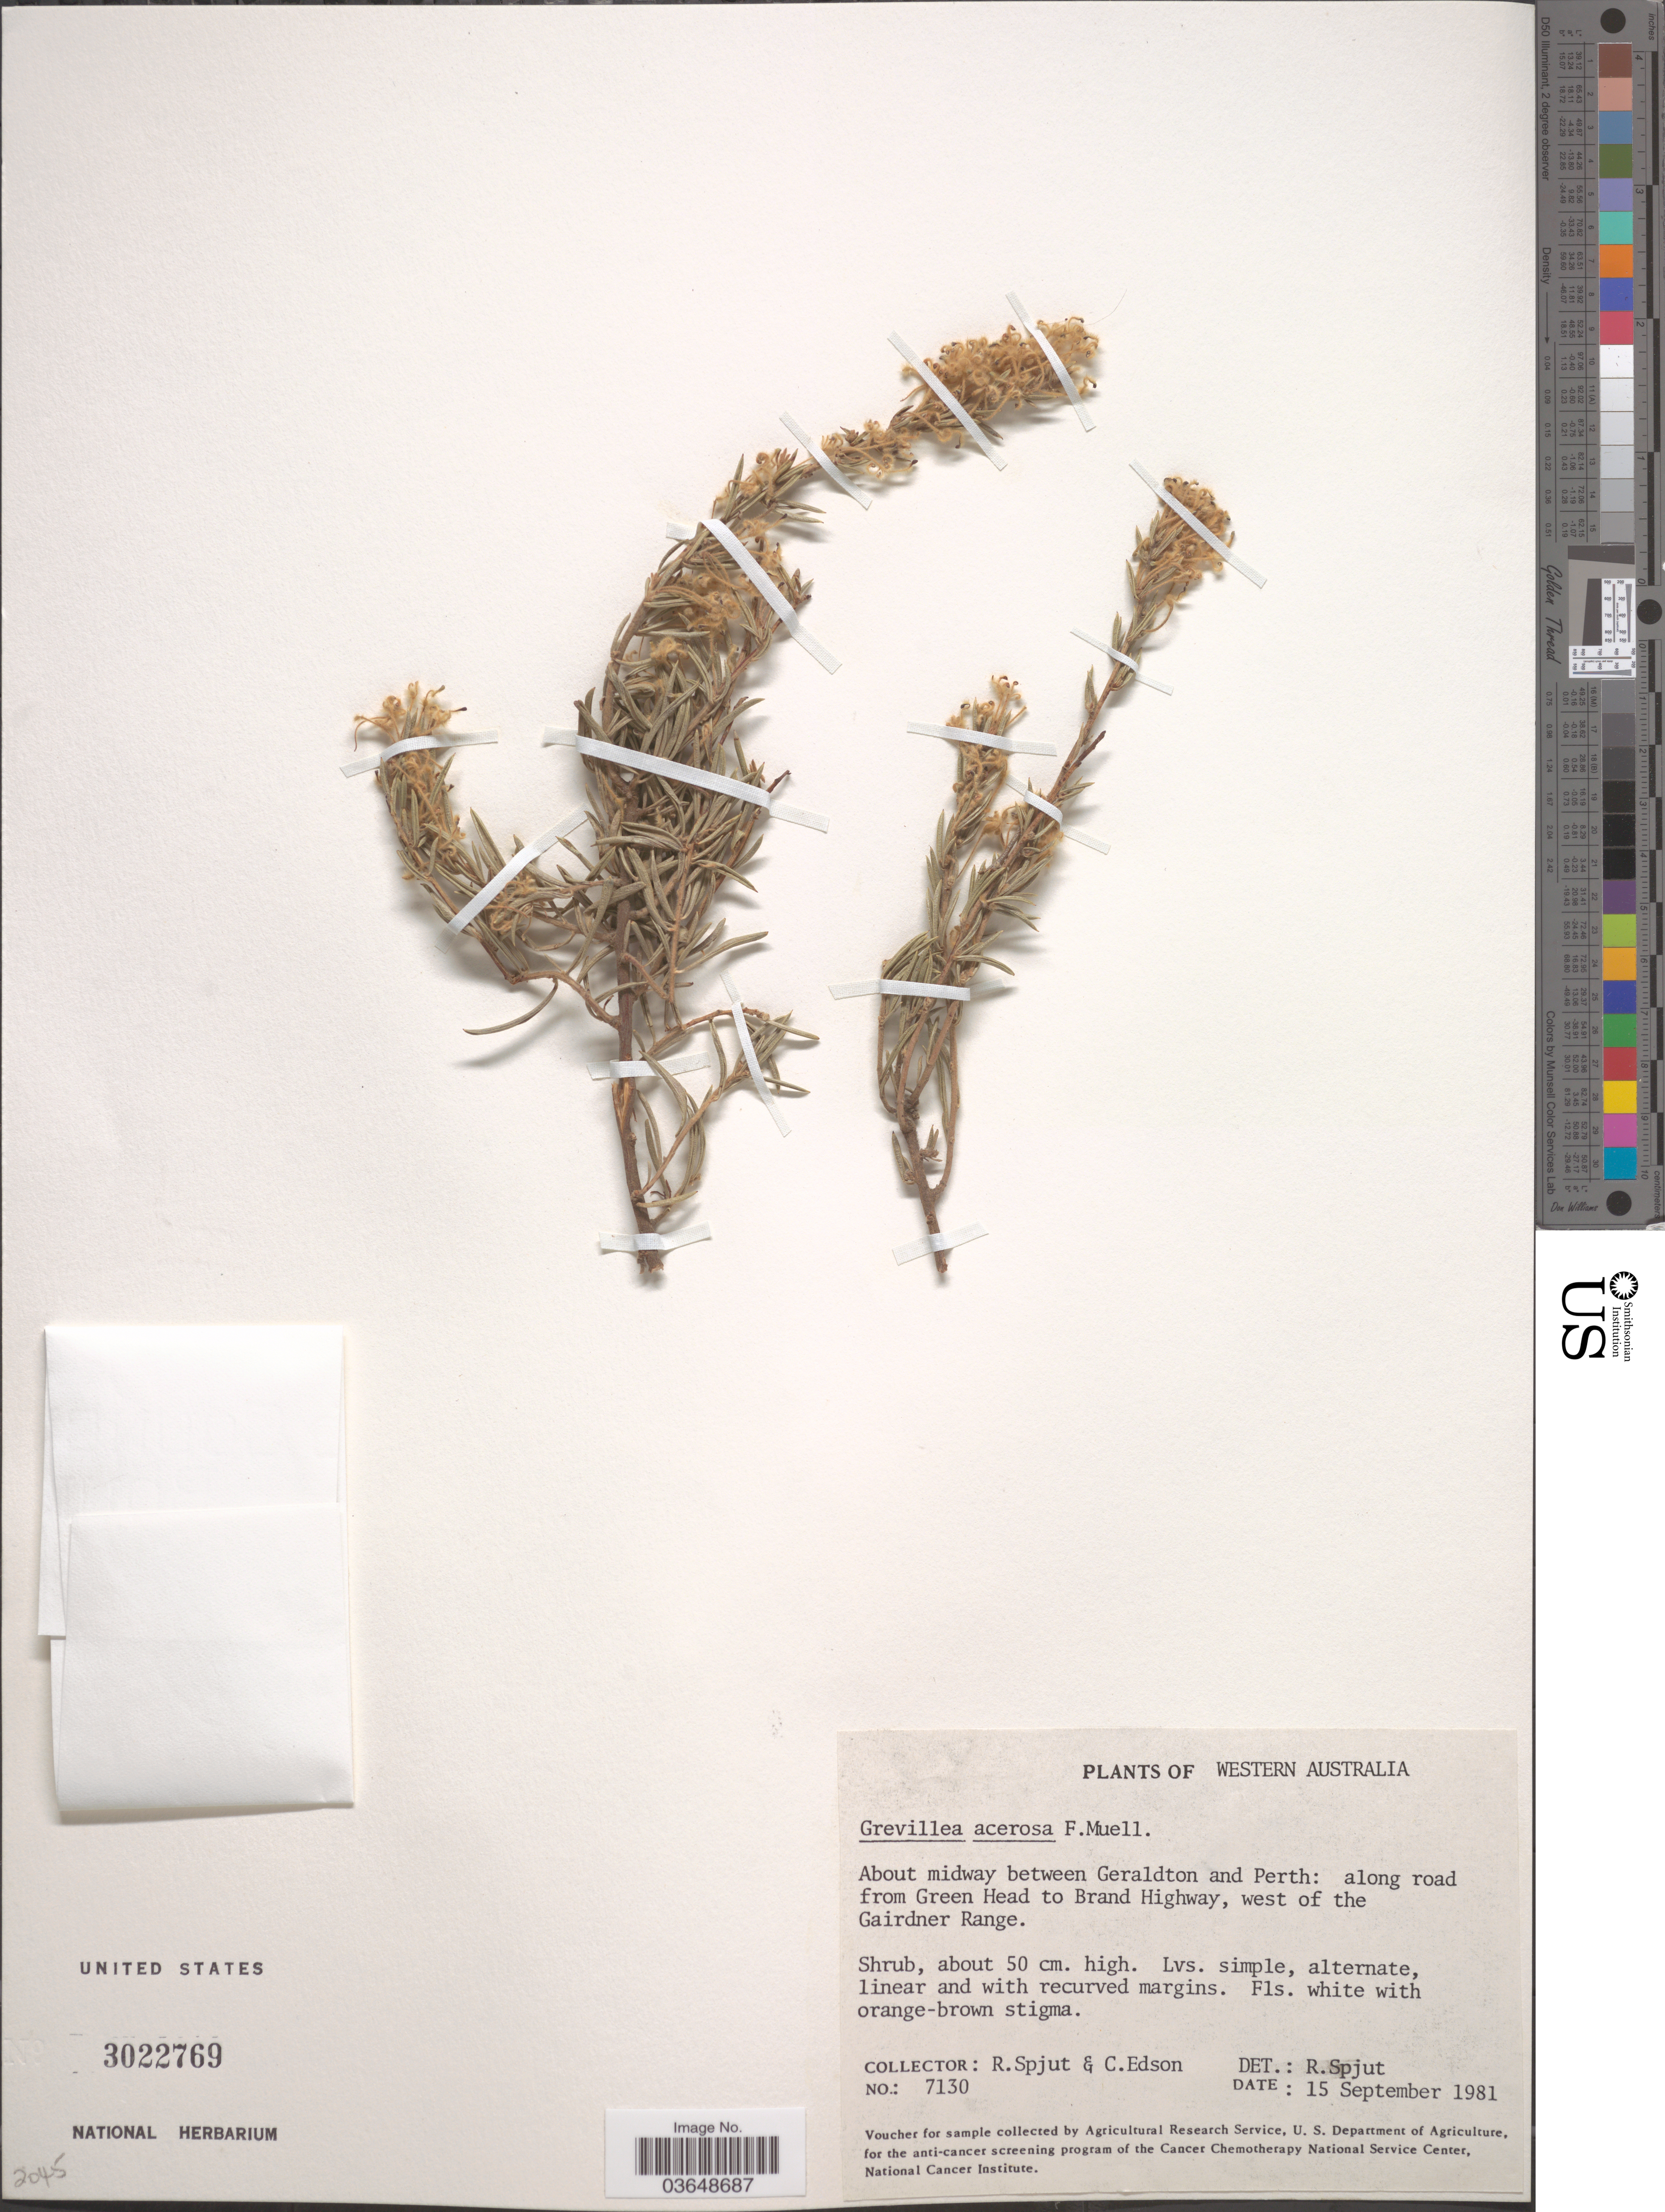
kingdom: Plantae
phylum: Tracheophyta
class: Magnoliopsida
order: Proteales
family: Proteaceae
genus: Grevillea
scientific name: Grevillea acerosa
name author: F. Muell.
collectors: R. Spjut & C. Edson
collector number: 7130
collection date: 1981-09-15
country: Australia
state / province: Western Australia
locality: About midway between Geraldton and Perth: along road from Green Head to Brand Highway, west of the Gairdner Range.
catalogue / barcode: US 3022769